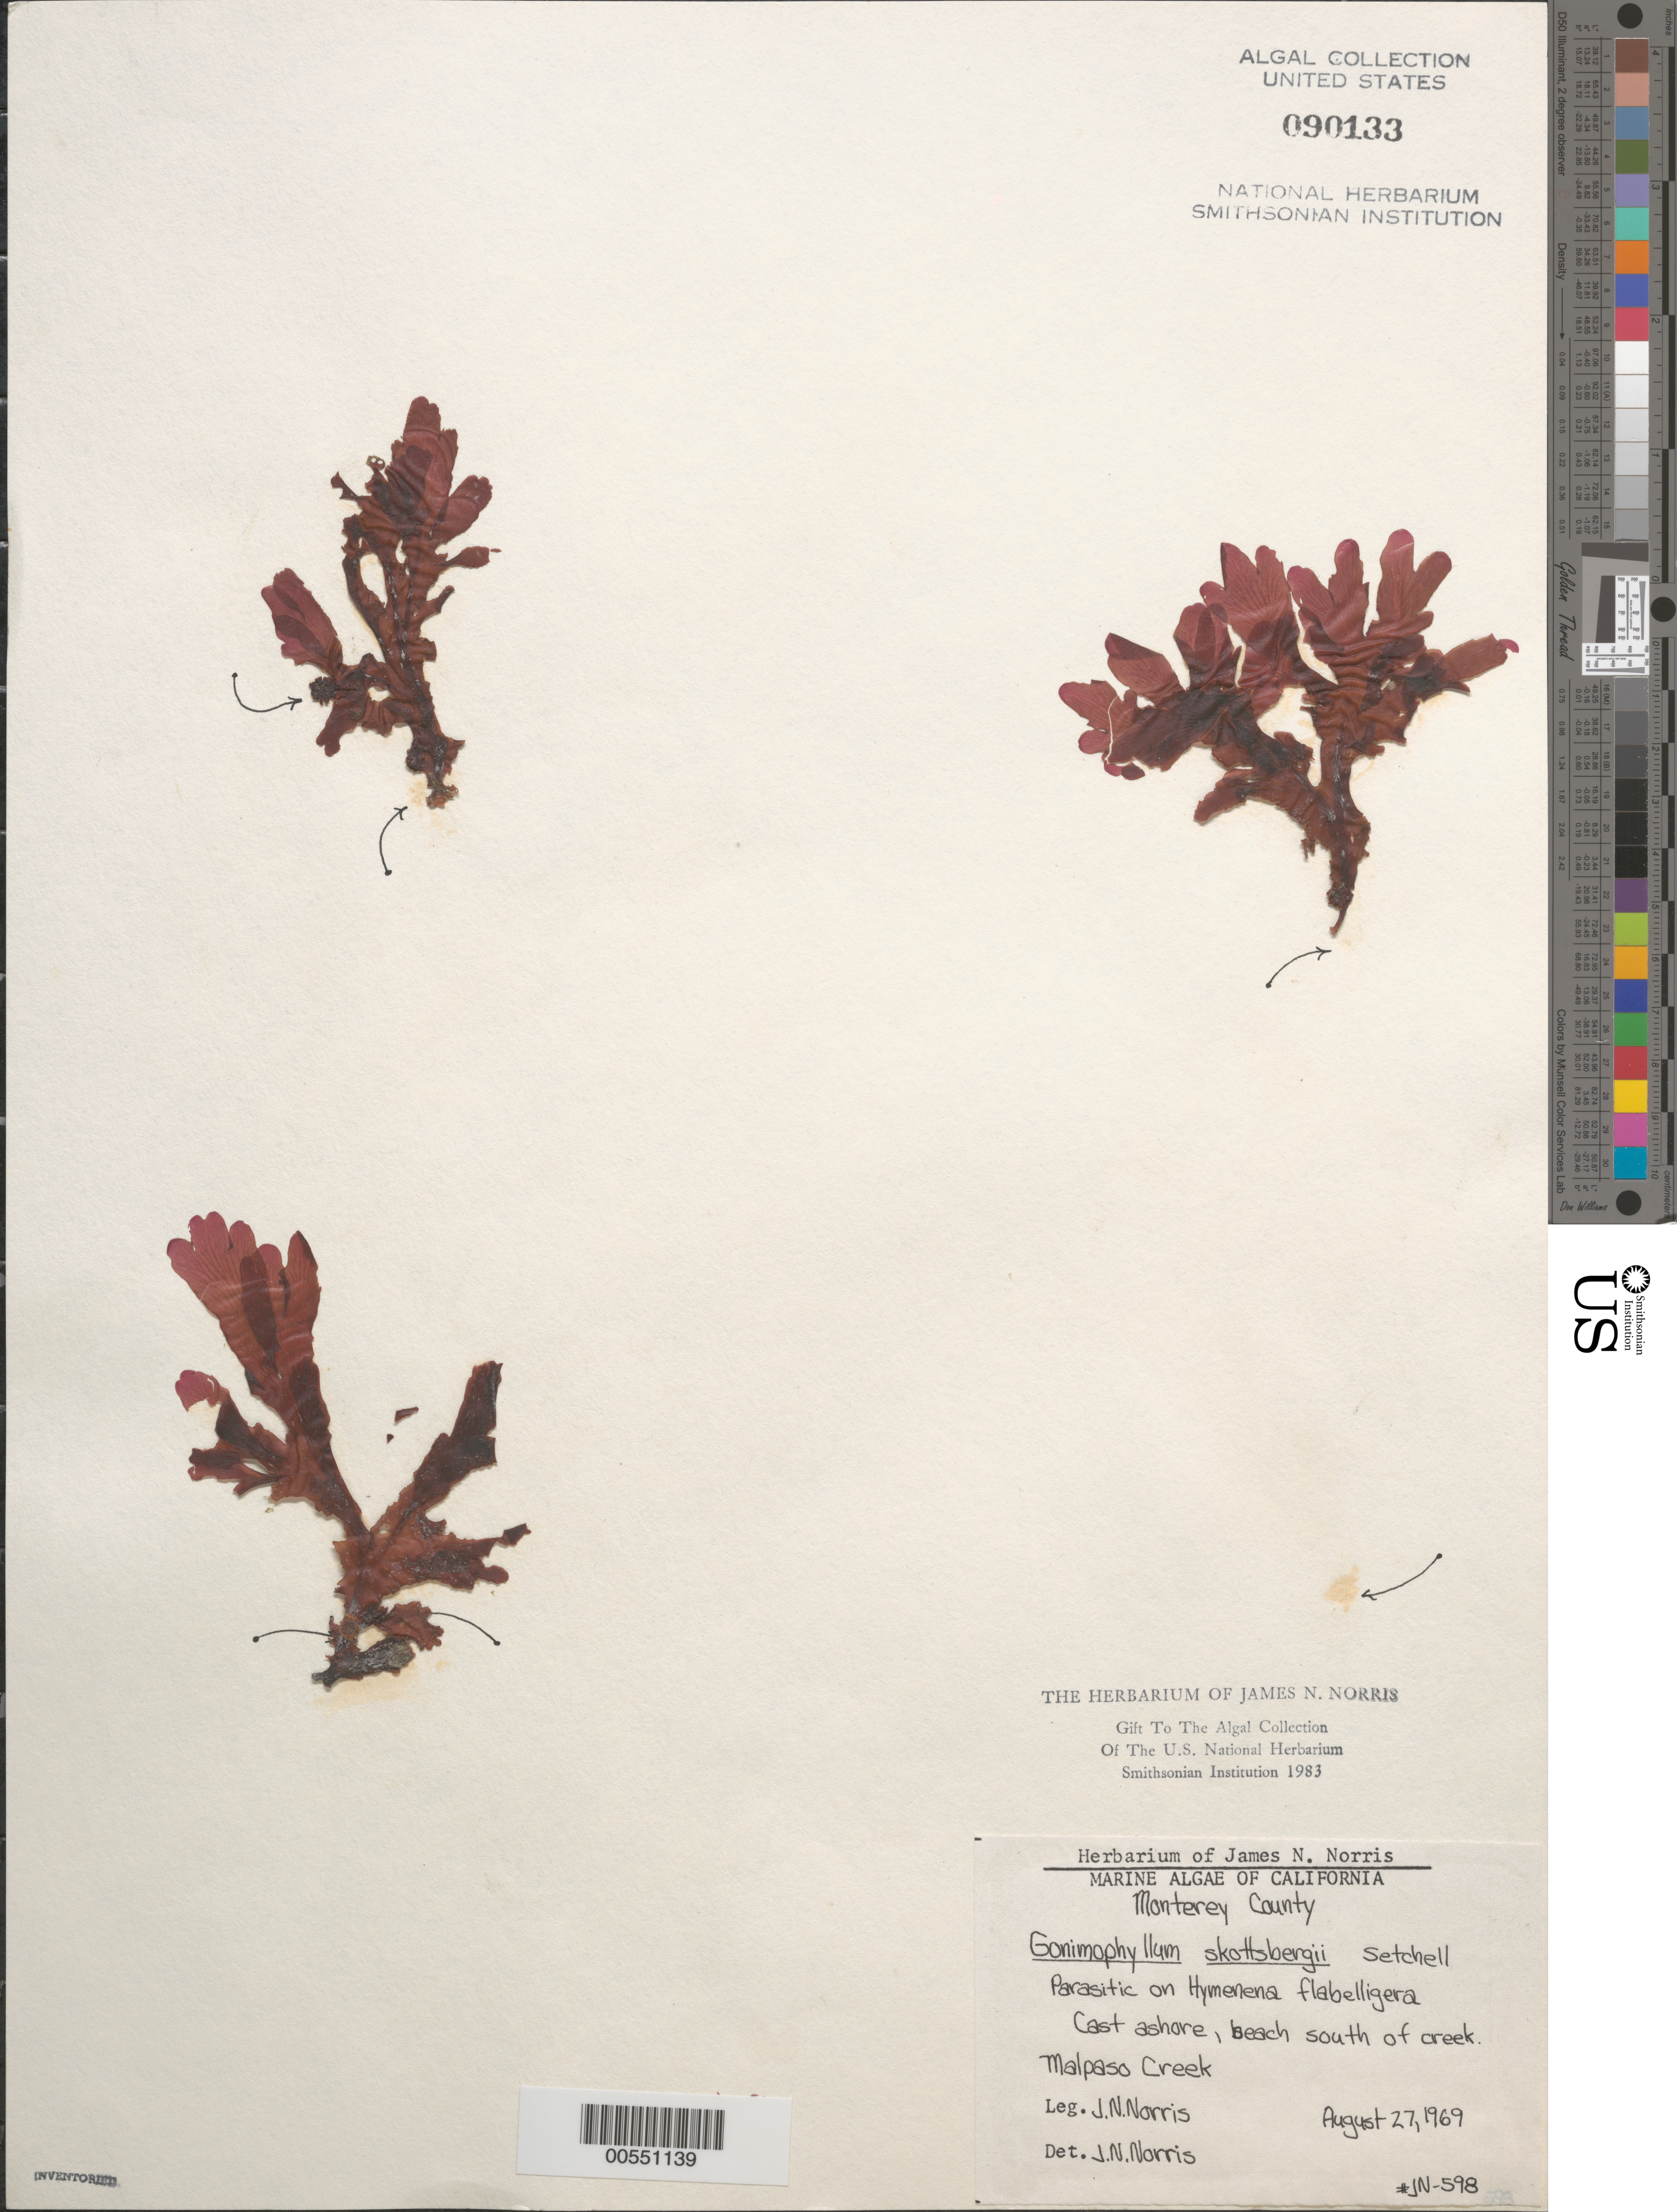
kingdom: Plantae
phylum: Rhodophyta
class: Florideophyceae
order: Ceramiales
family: Delesseriaceae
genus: Gonimophyllum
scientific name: Gonimophyllum skottsbergii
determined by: Norris, James N.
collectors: J. N. Norris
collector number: JN-598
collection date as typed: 27 Aug 1969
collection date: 1969-08-27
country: United States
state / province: California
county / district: Monterey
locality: South of Malpaso Creek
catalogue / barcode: US 90133